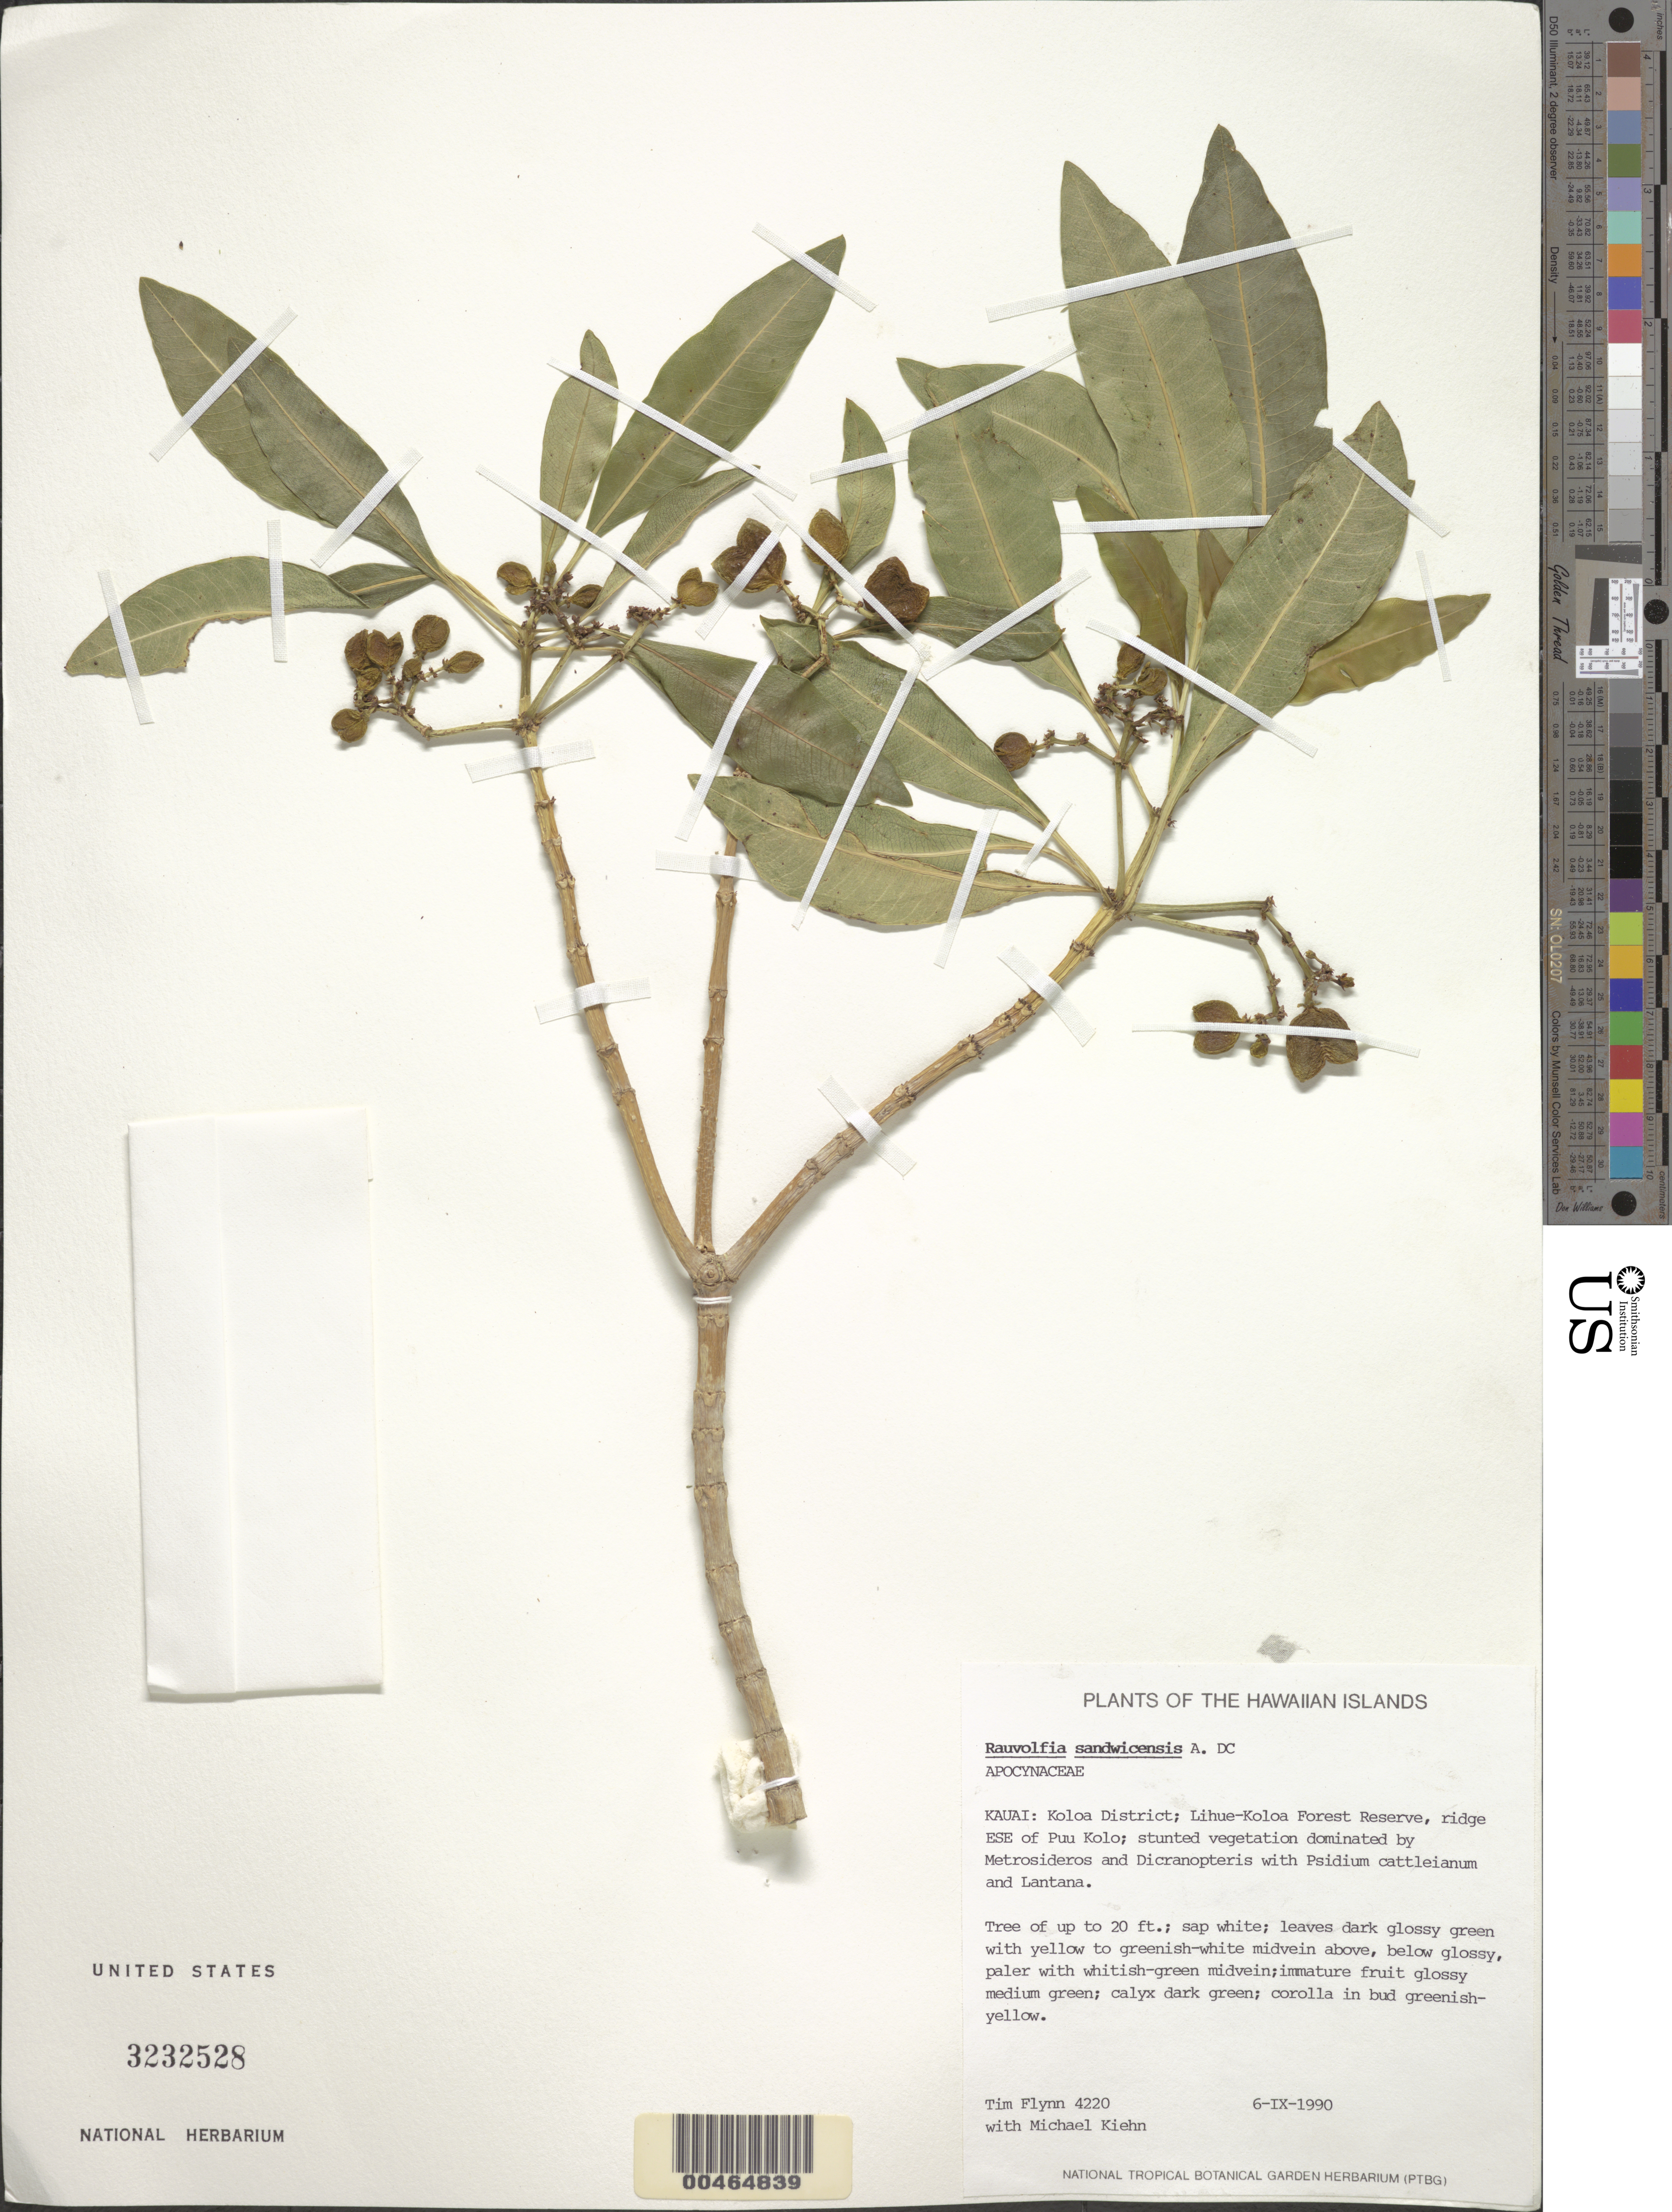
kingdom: Plantae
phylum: Tracheophyta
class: Magnoliopsida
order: Gentianales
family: Apocynaceae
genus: Rauvolfia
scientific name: Rauvolfia sandwicensis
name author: A. DC.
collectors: T. W. Flynn & M. Kiehn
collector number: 4220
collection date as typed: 6 Sep 1990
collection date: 1990-09-06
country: United States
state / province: Hawaii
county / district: Kauai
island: Kaua'i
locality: Koloa Dist., Lihue-Koloa Forest Reserve, ridge ESE of Puu Kolo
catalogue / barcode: US 3232528